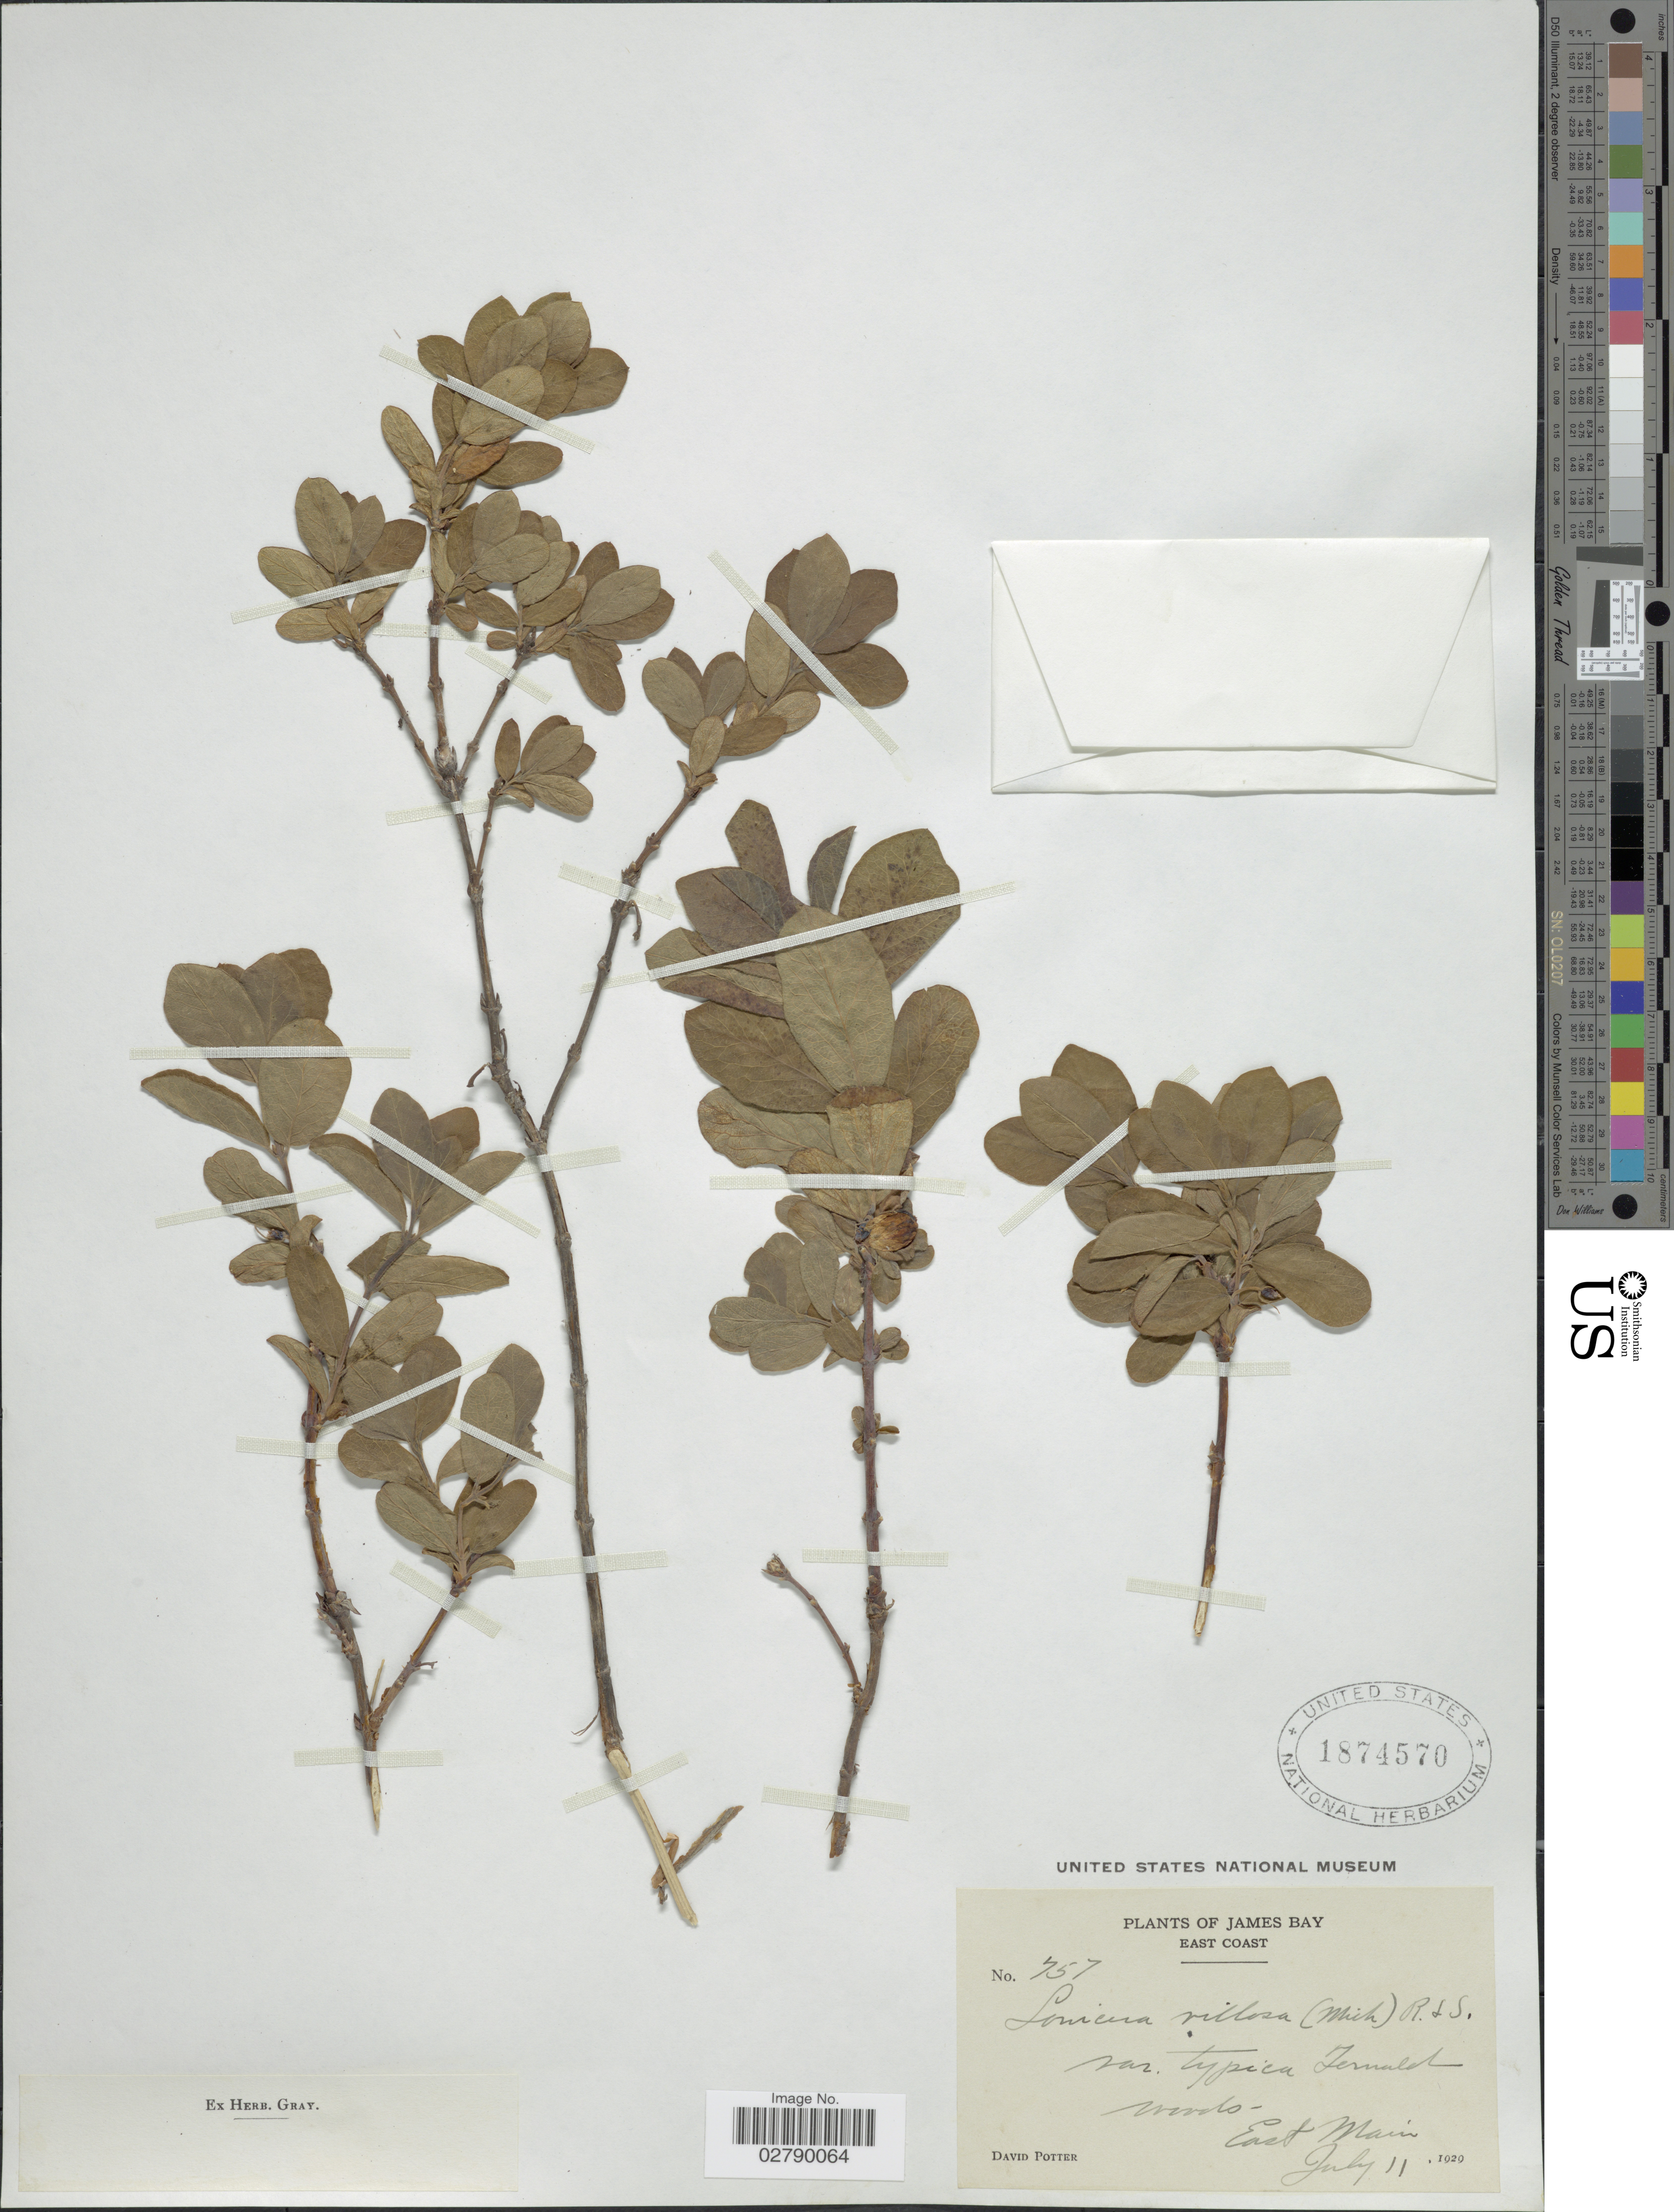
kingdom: Plantae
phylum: Tracheophyta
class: Magnoliopsida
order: Dipsacales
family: Caprifoliaceae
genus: Lonicera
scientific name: Lonicera villosa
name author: (Michx.) Roem. & Schult.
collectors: D. Potter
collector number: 757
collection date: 1929-07-11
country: Canada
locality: James Bay. East Coast. Woods - East Main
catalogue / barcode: US 1874570